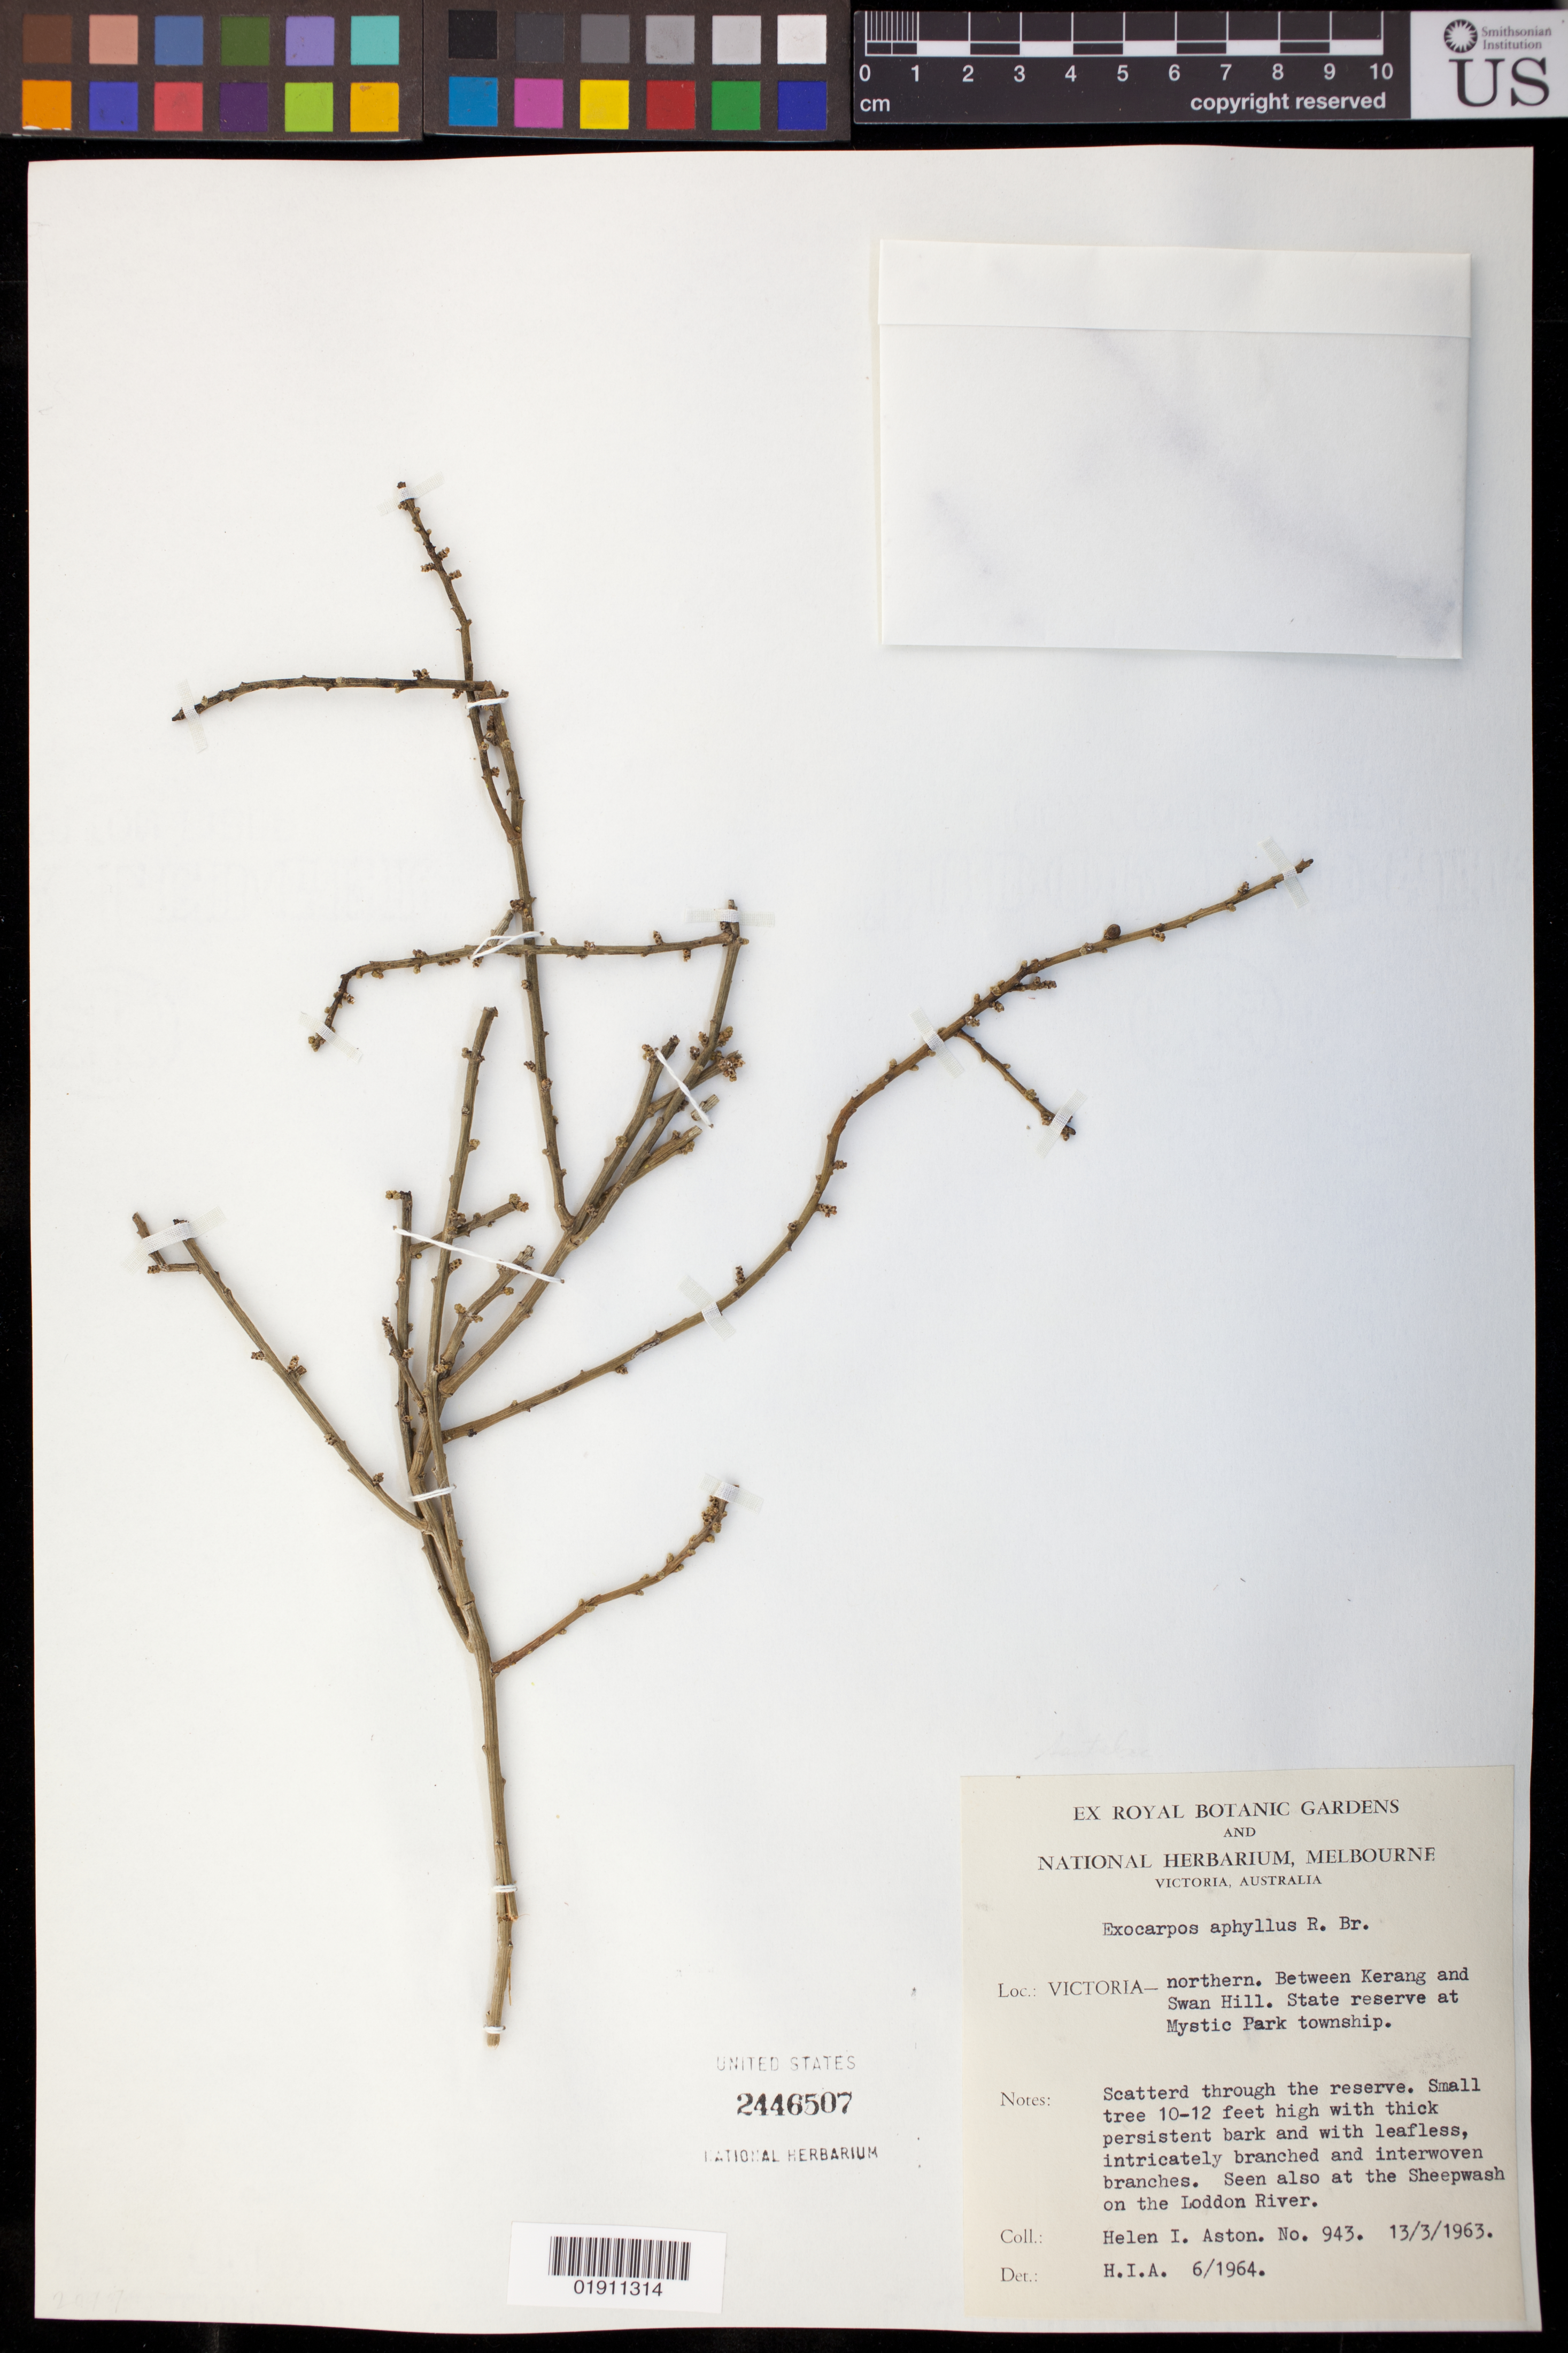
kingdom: Plantae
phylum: Tracheophyta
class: Magnoliopsida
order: Santalales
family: Santalaceae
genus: Exocarpos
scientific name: Exocarpos aphyllus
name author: R. Br.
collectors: H. I. Aston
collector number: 943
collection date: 1963-03-13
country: Australia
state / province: Victoria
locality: State reserve at Mystic Park township - northern Victoria, between Kerang and Swan Hill.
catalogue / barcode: US 2446507